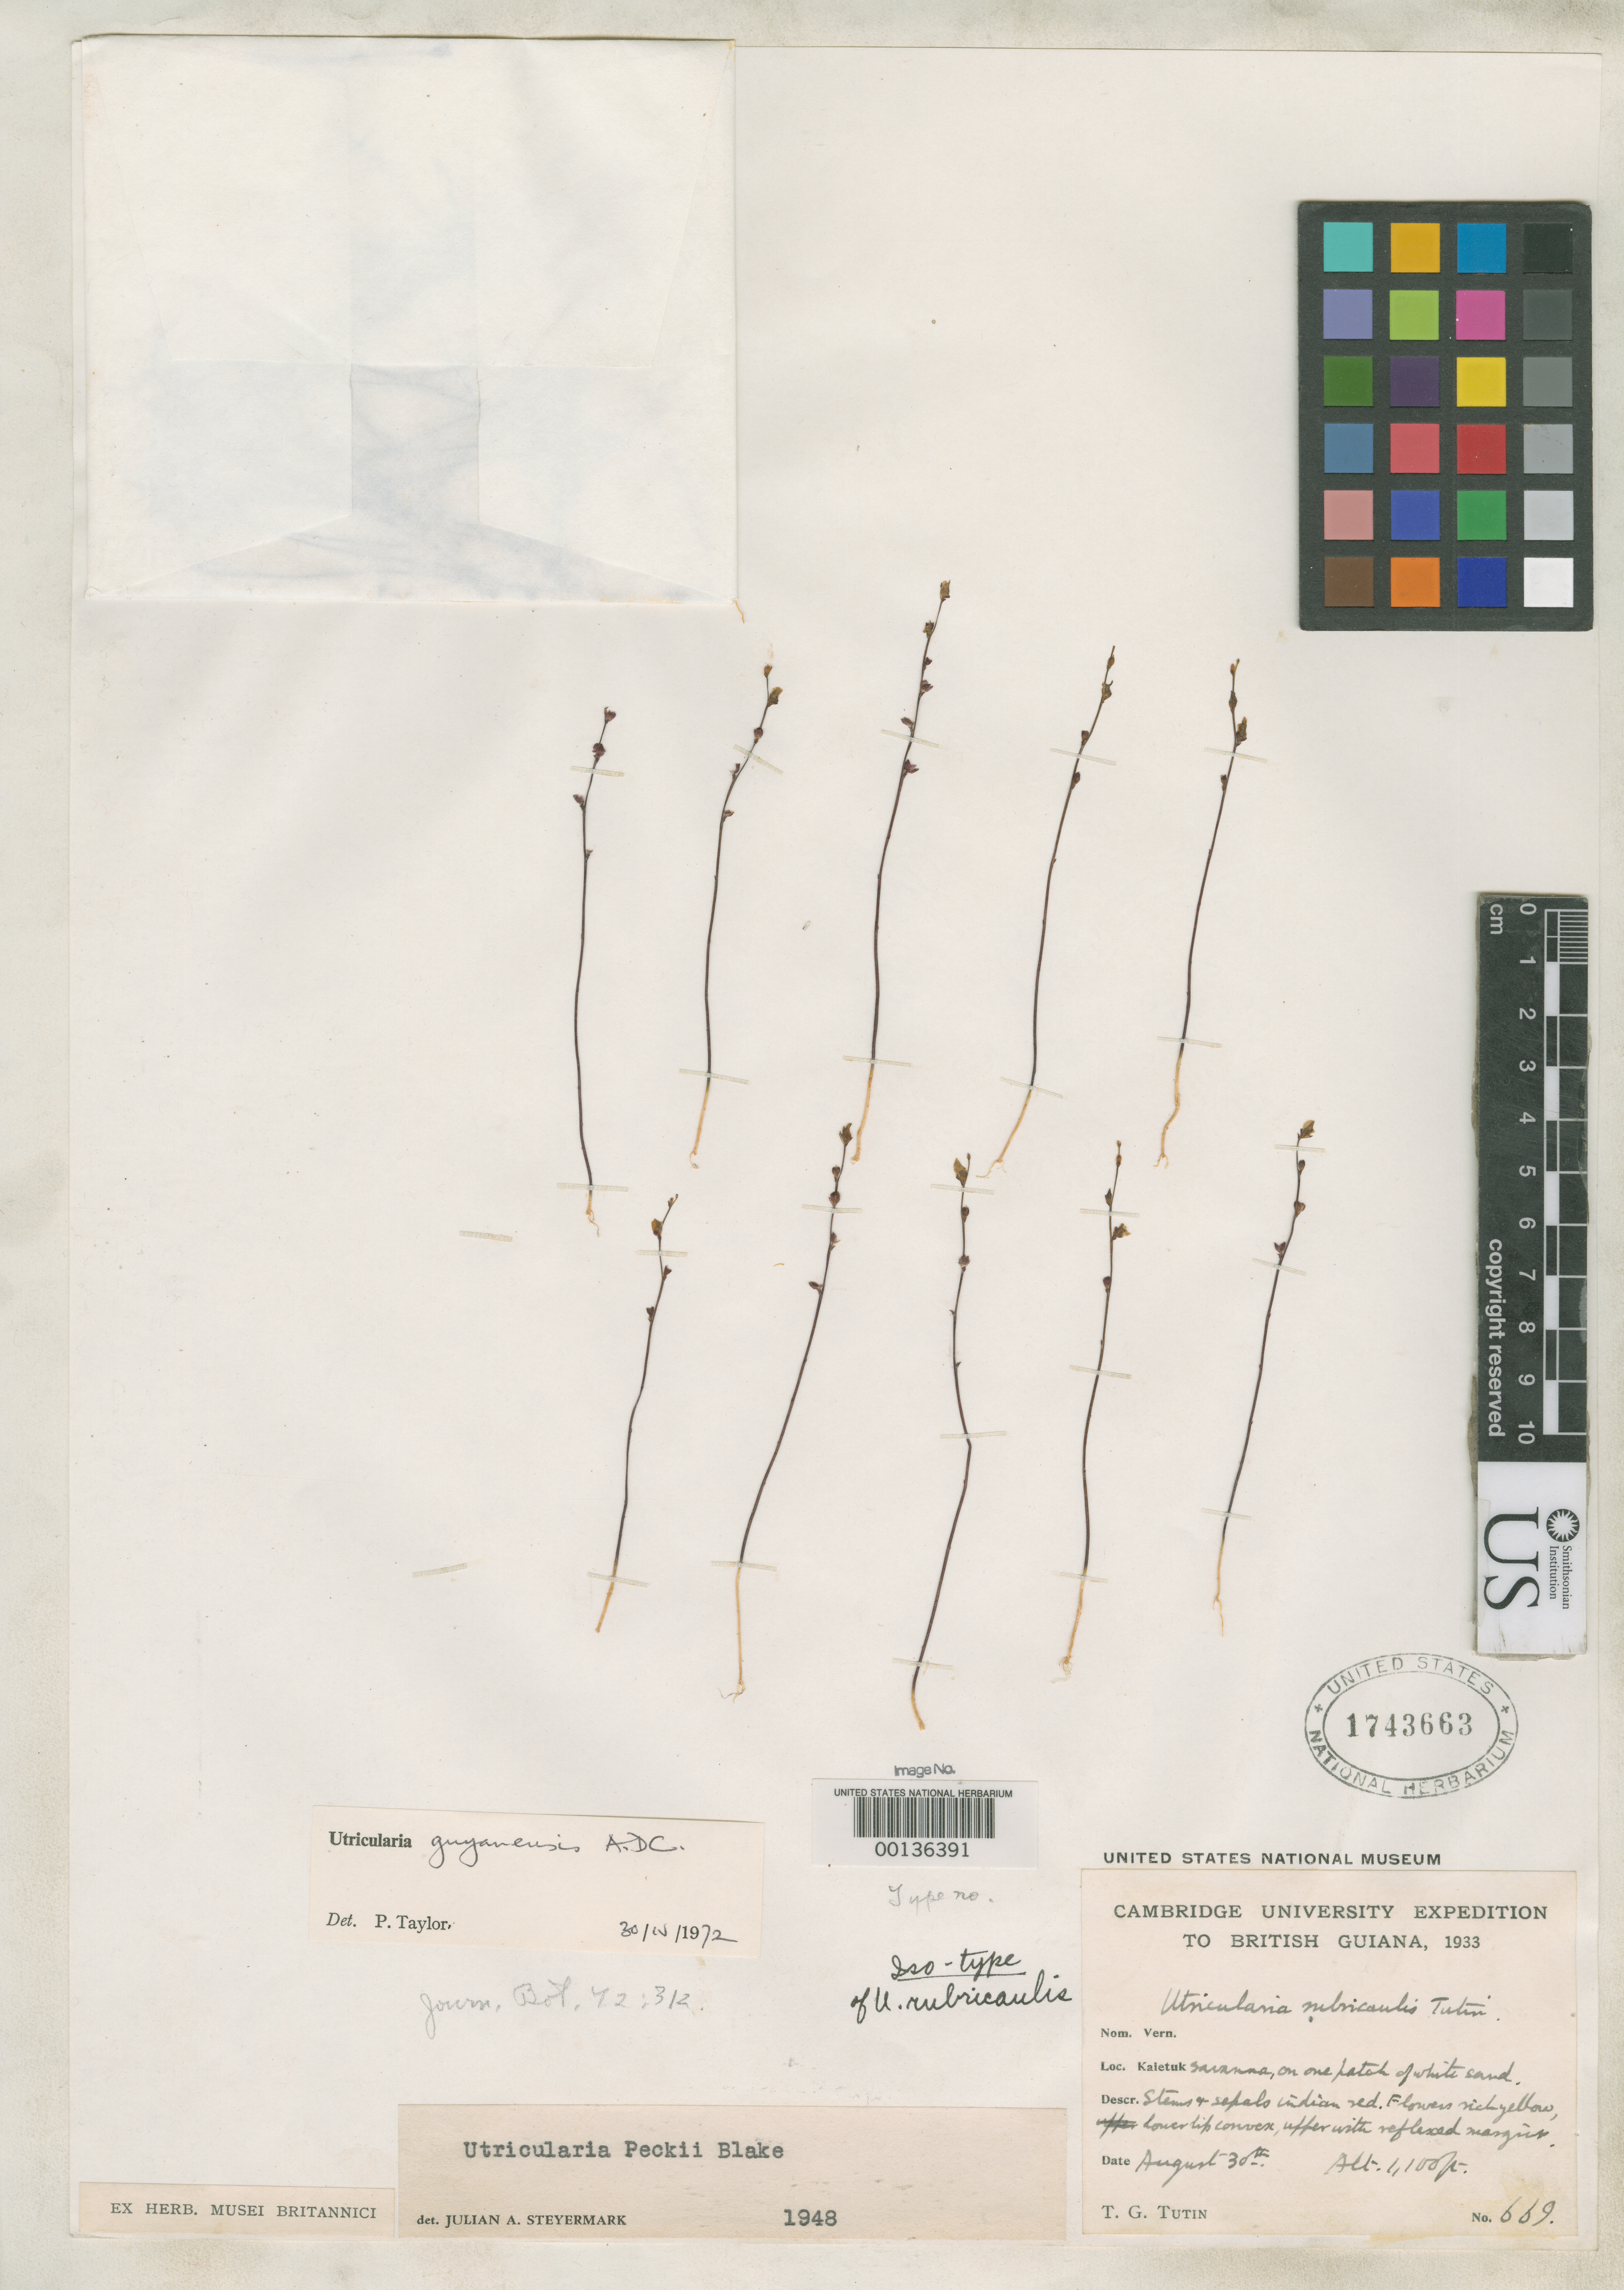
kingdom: Plantae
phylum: Tracheophyta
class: Magnoliopsida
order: Lamiales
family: Lentibulariaceae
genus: Utricularia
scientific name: Utricularia rubricaulis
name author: Tutin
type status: Isotype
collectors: T. G. Tutin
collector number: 669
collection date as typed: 30 Aug 1933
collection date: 1933-08-30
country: Guyana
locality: Kaietuk, Potaro River; alt. 1100 ft.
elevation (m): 335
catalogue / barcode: US 1743663